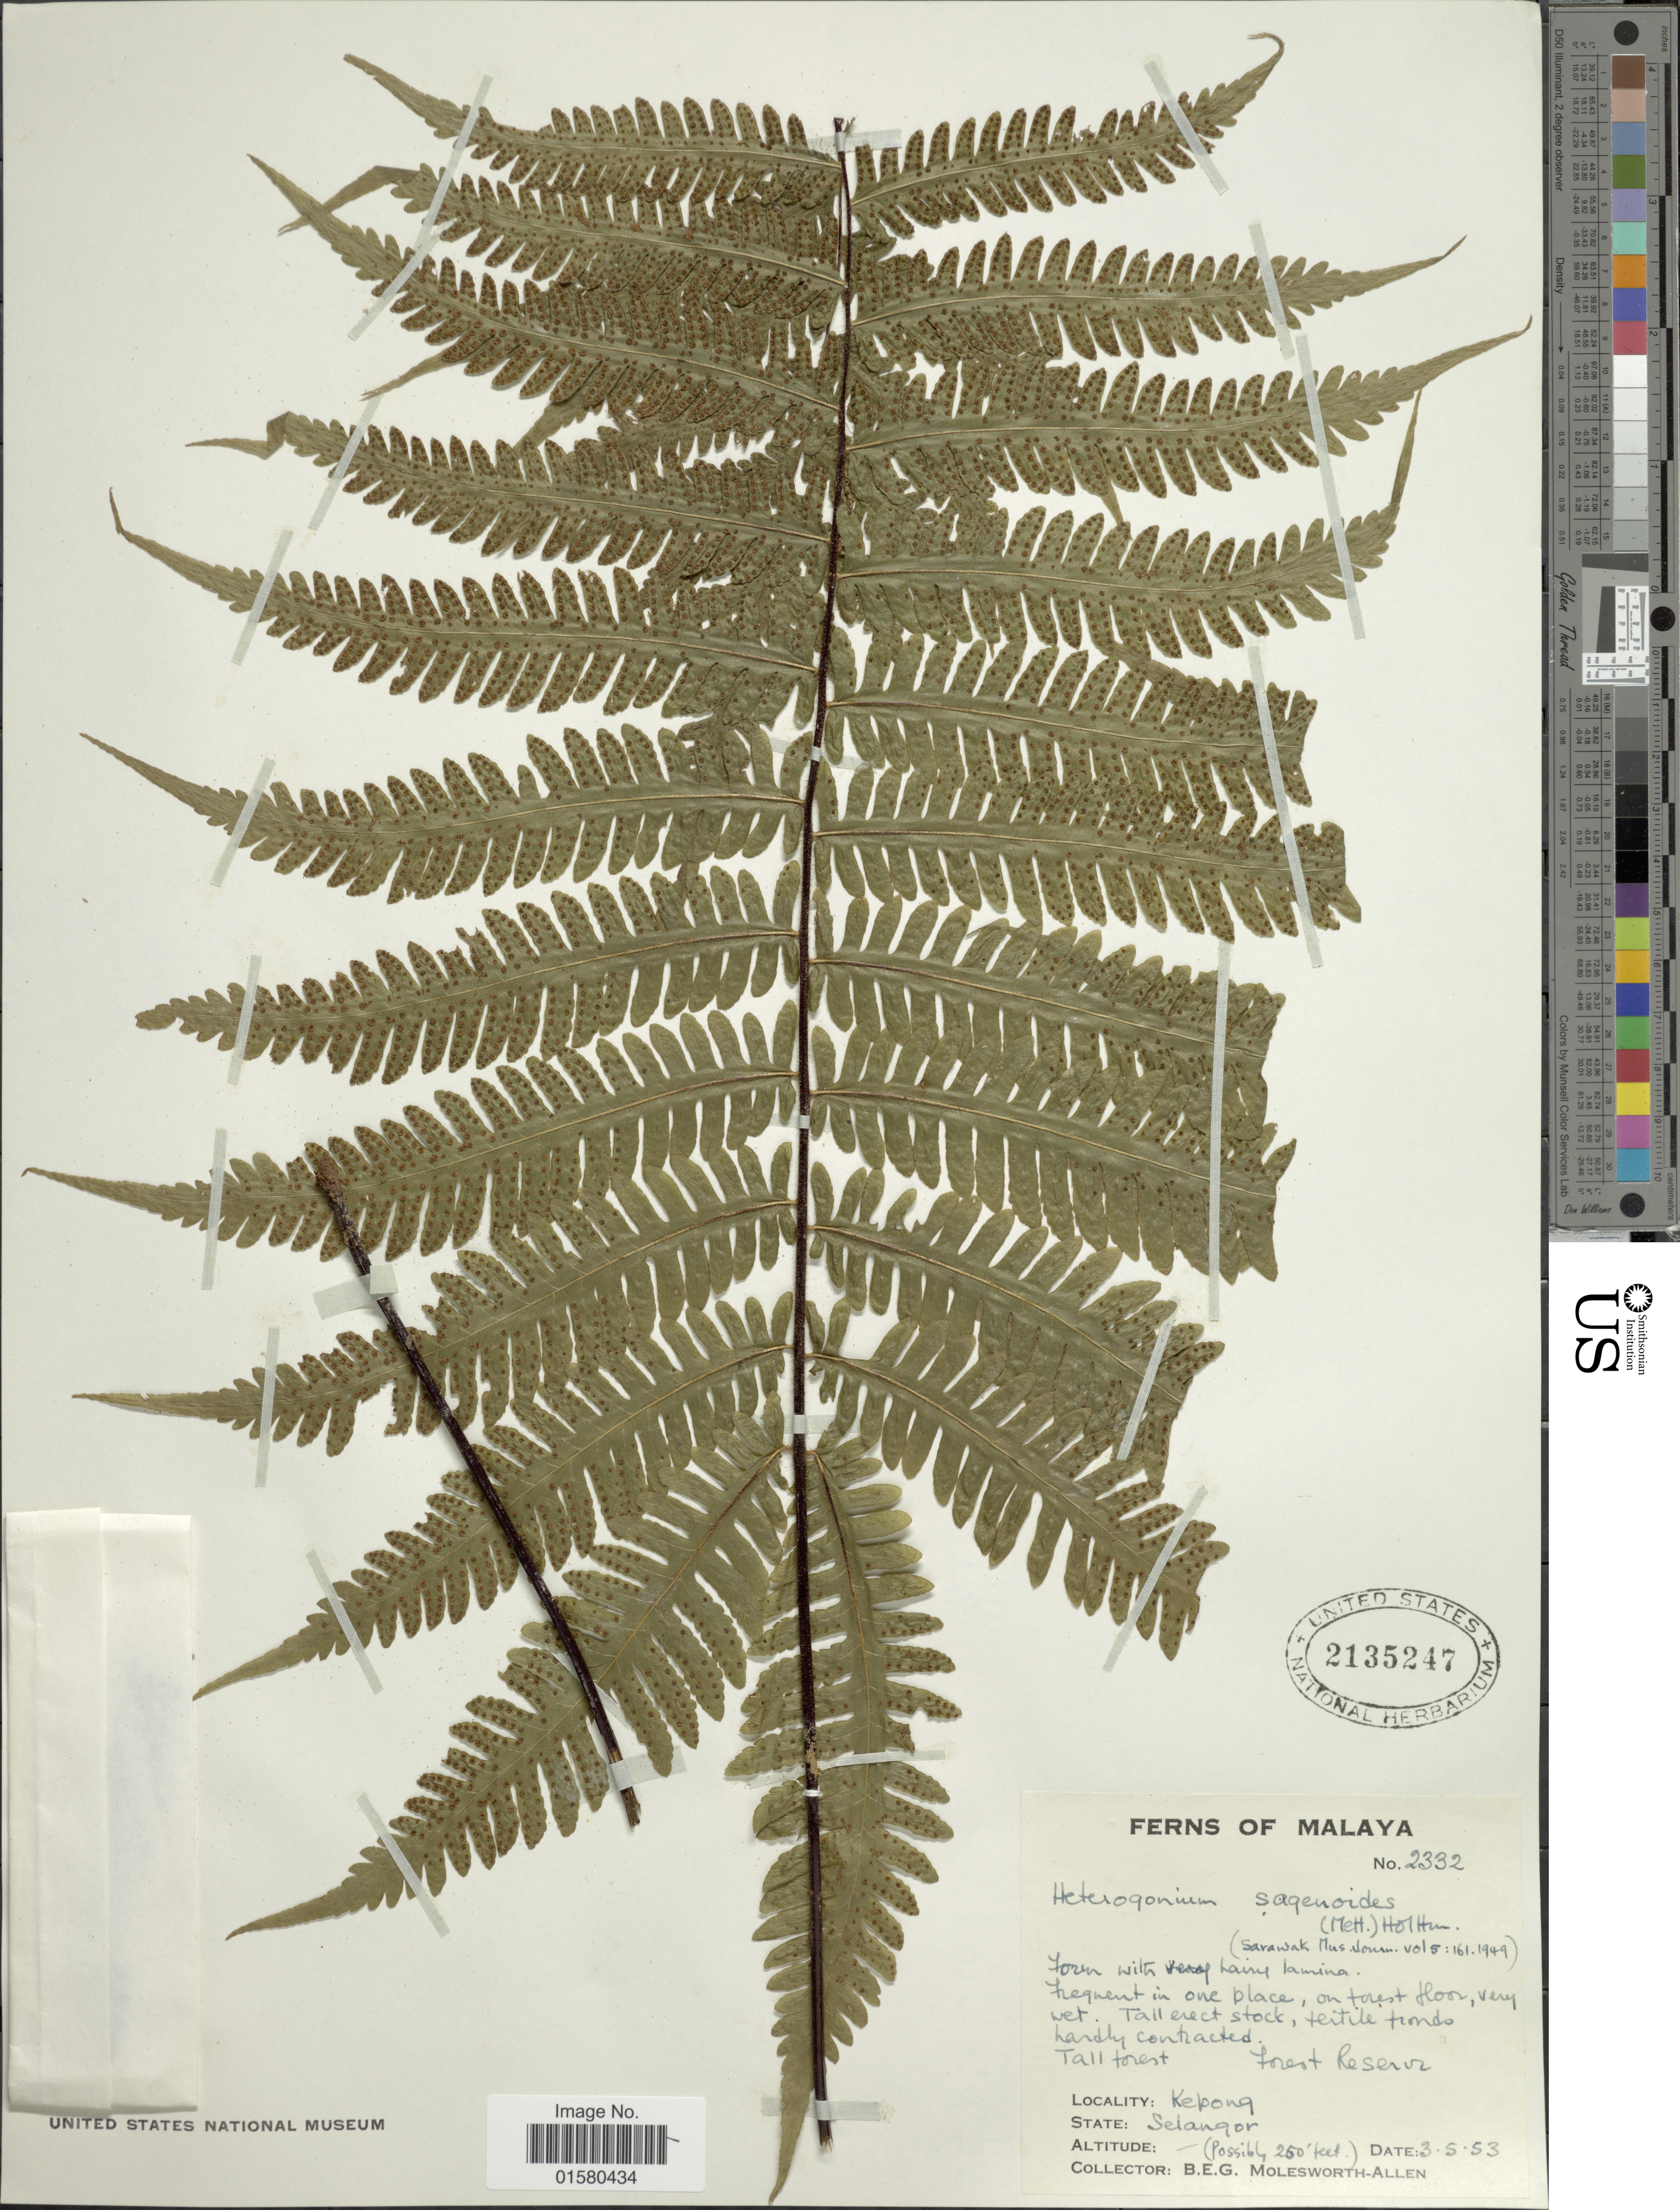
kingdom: Plantae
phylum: Tracheophyta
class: Polypodiopsida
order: Polypodiales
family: Tectariaceae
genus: Tectaria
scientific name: Tectaria sagenioides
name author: (Mett.) Christenh.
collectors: B. E. G. Molesworth-Allen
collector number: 2332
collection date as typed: Transcribed d/m/y: 3/5/53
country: Malaysia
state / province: Selangor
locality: Malaya, frequent in one place, Forest Reserve Kepong, Selangor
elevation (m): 76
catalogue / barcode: US 2135247